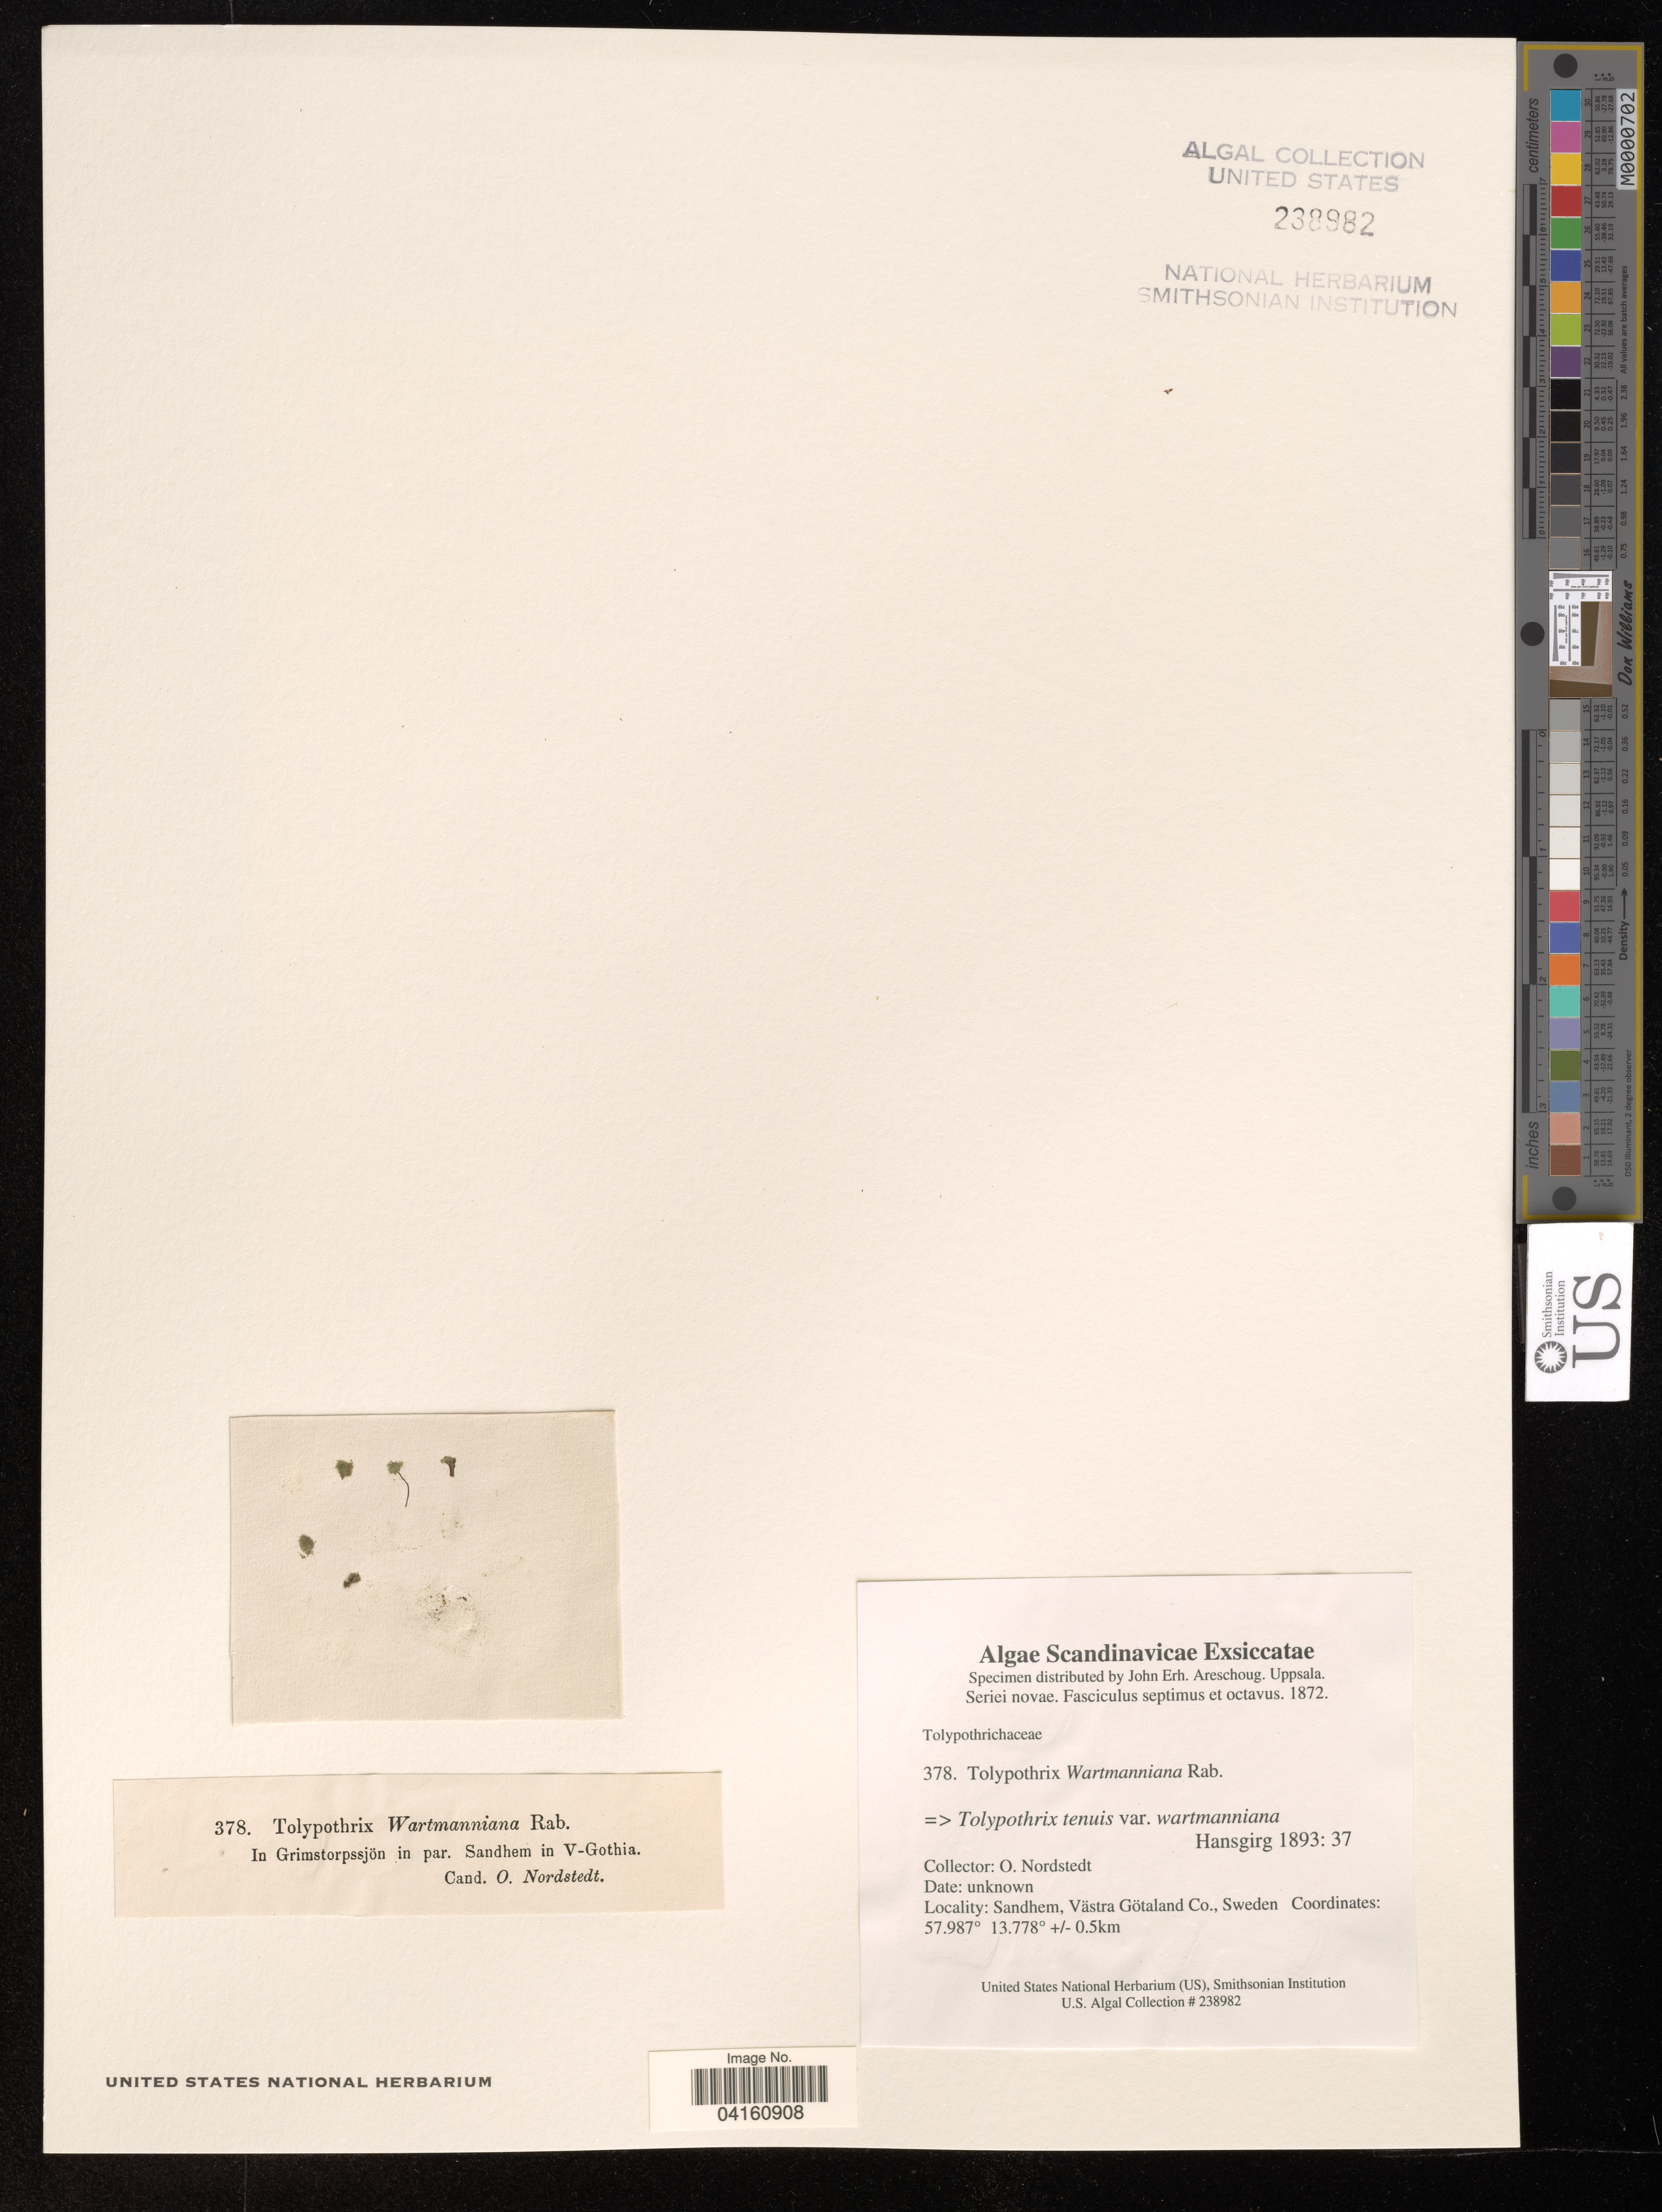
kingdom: Bacteria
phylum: Cyanobacteria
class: Cyanobacteriia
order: Cyanobacteriales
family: Tolypothrichaceae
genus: Tolypothrix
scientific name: Tolypothrix tenuis var. wartmanniana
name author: Hansgirg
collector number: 378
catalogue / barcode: US 238982